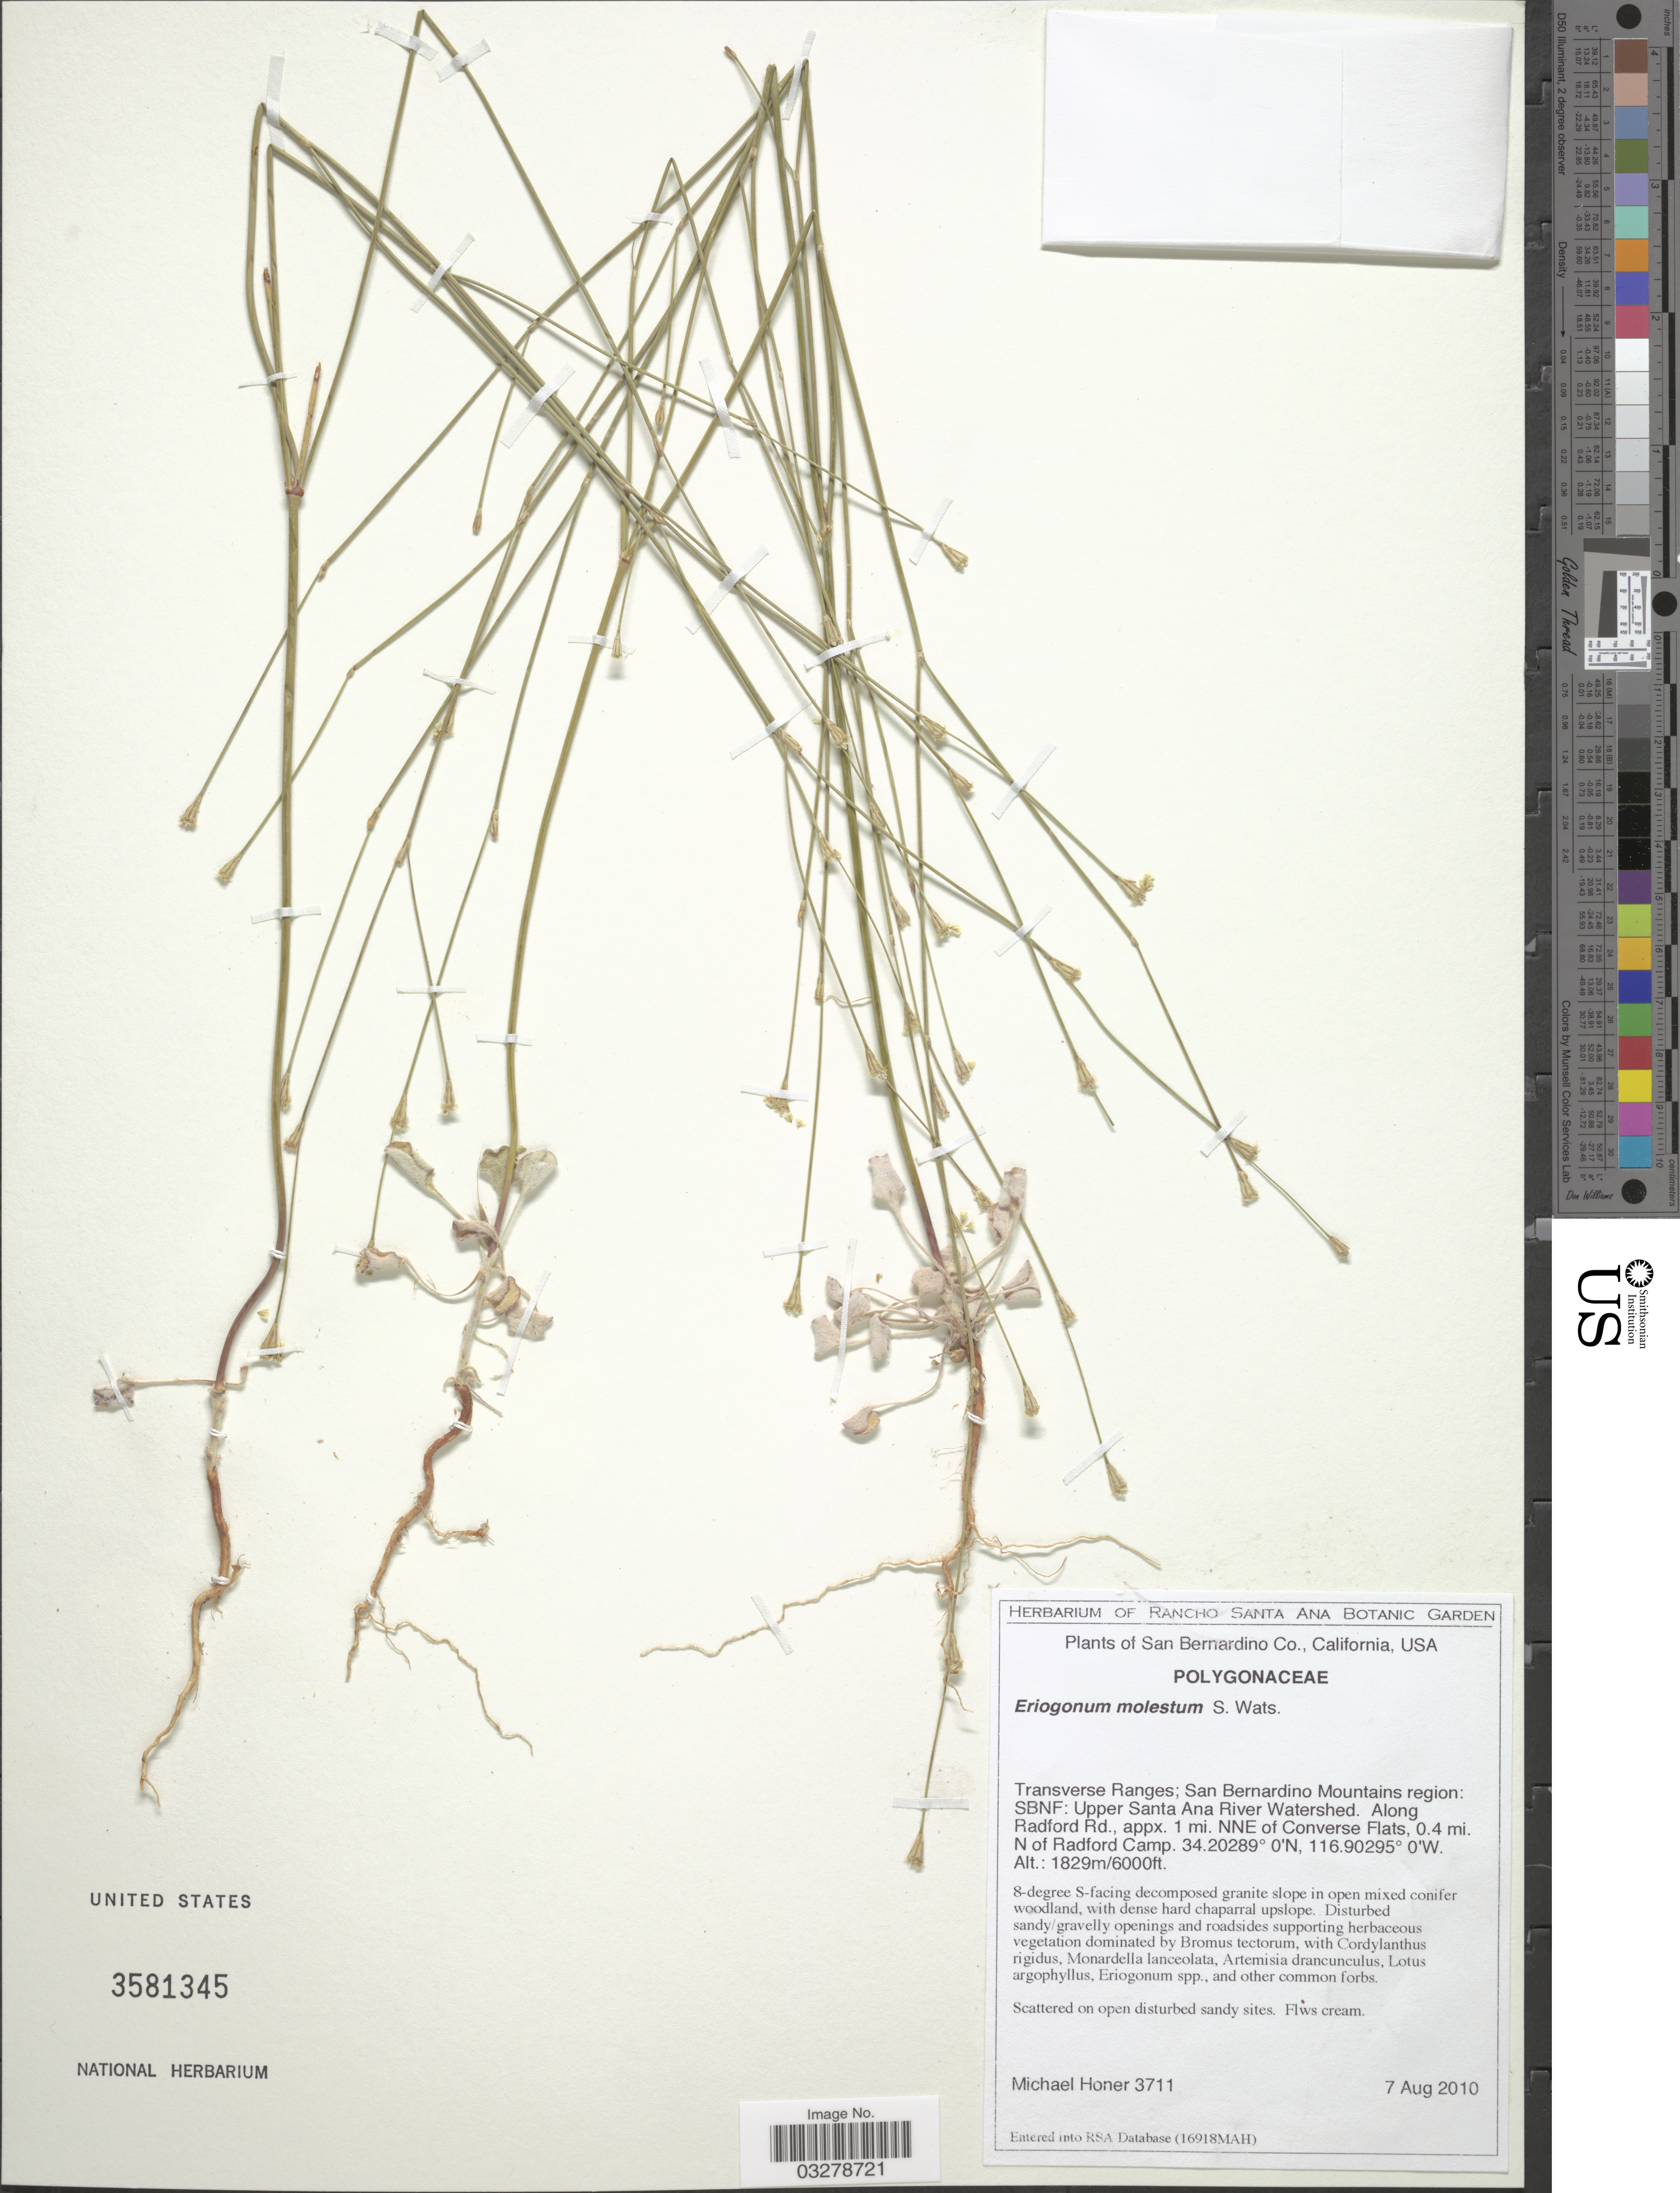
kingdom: Plantae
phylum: Tracheophyta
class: Magnoliopsida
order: Caryophyllales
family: Polygonaceae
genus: Eriogonum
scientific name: Eriogonum molestum var. molestum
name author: S. Watson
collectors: M. Höner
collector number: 3711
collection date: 2010-08-07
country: United States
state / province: California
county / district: San Bernardino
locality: San Bernardino Co. Transverse Ranges; San Bernardino Mountains region: SBNF: Upper Santa Ana River Watershed. Along Radford Rd., appx. 1 mi. NNE of Converse Flats, 0.4 mi. N of Radford Camp.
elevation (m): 1829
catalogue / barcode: US 3581345